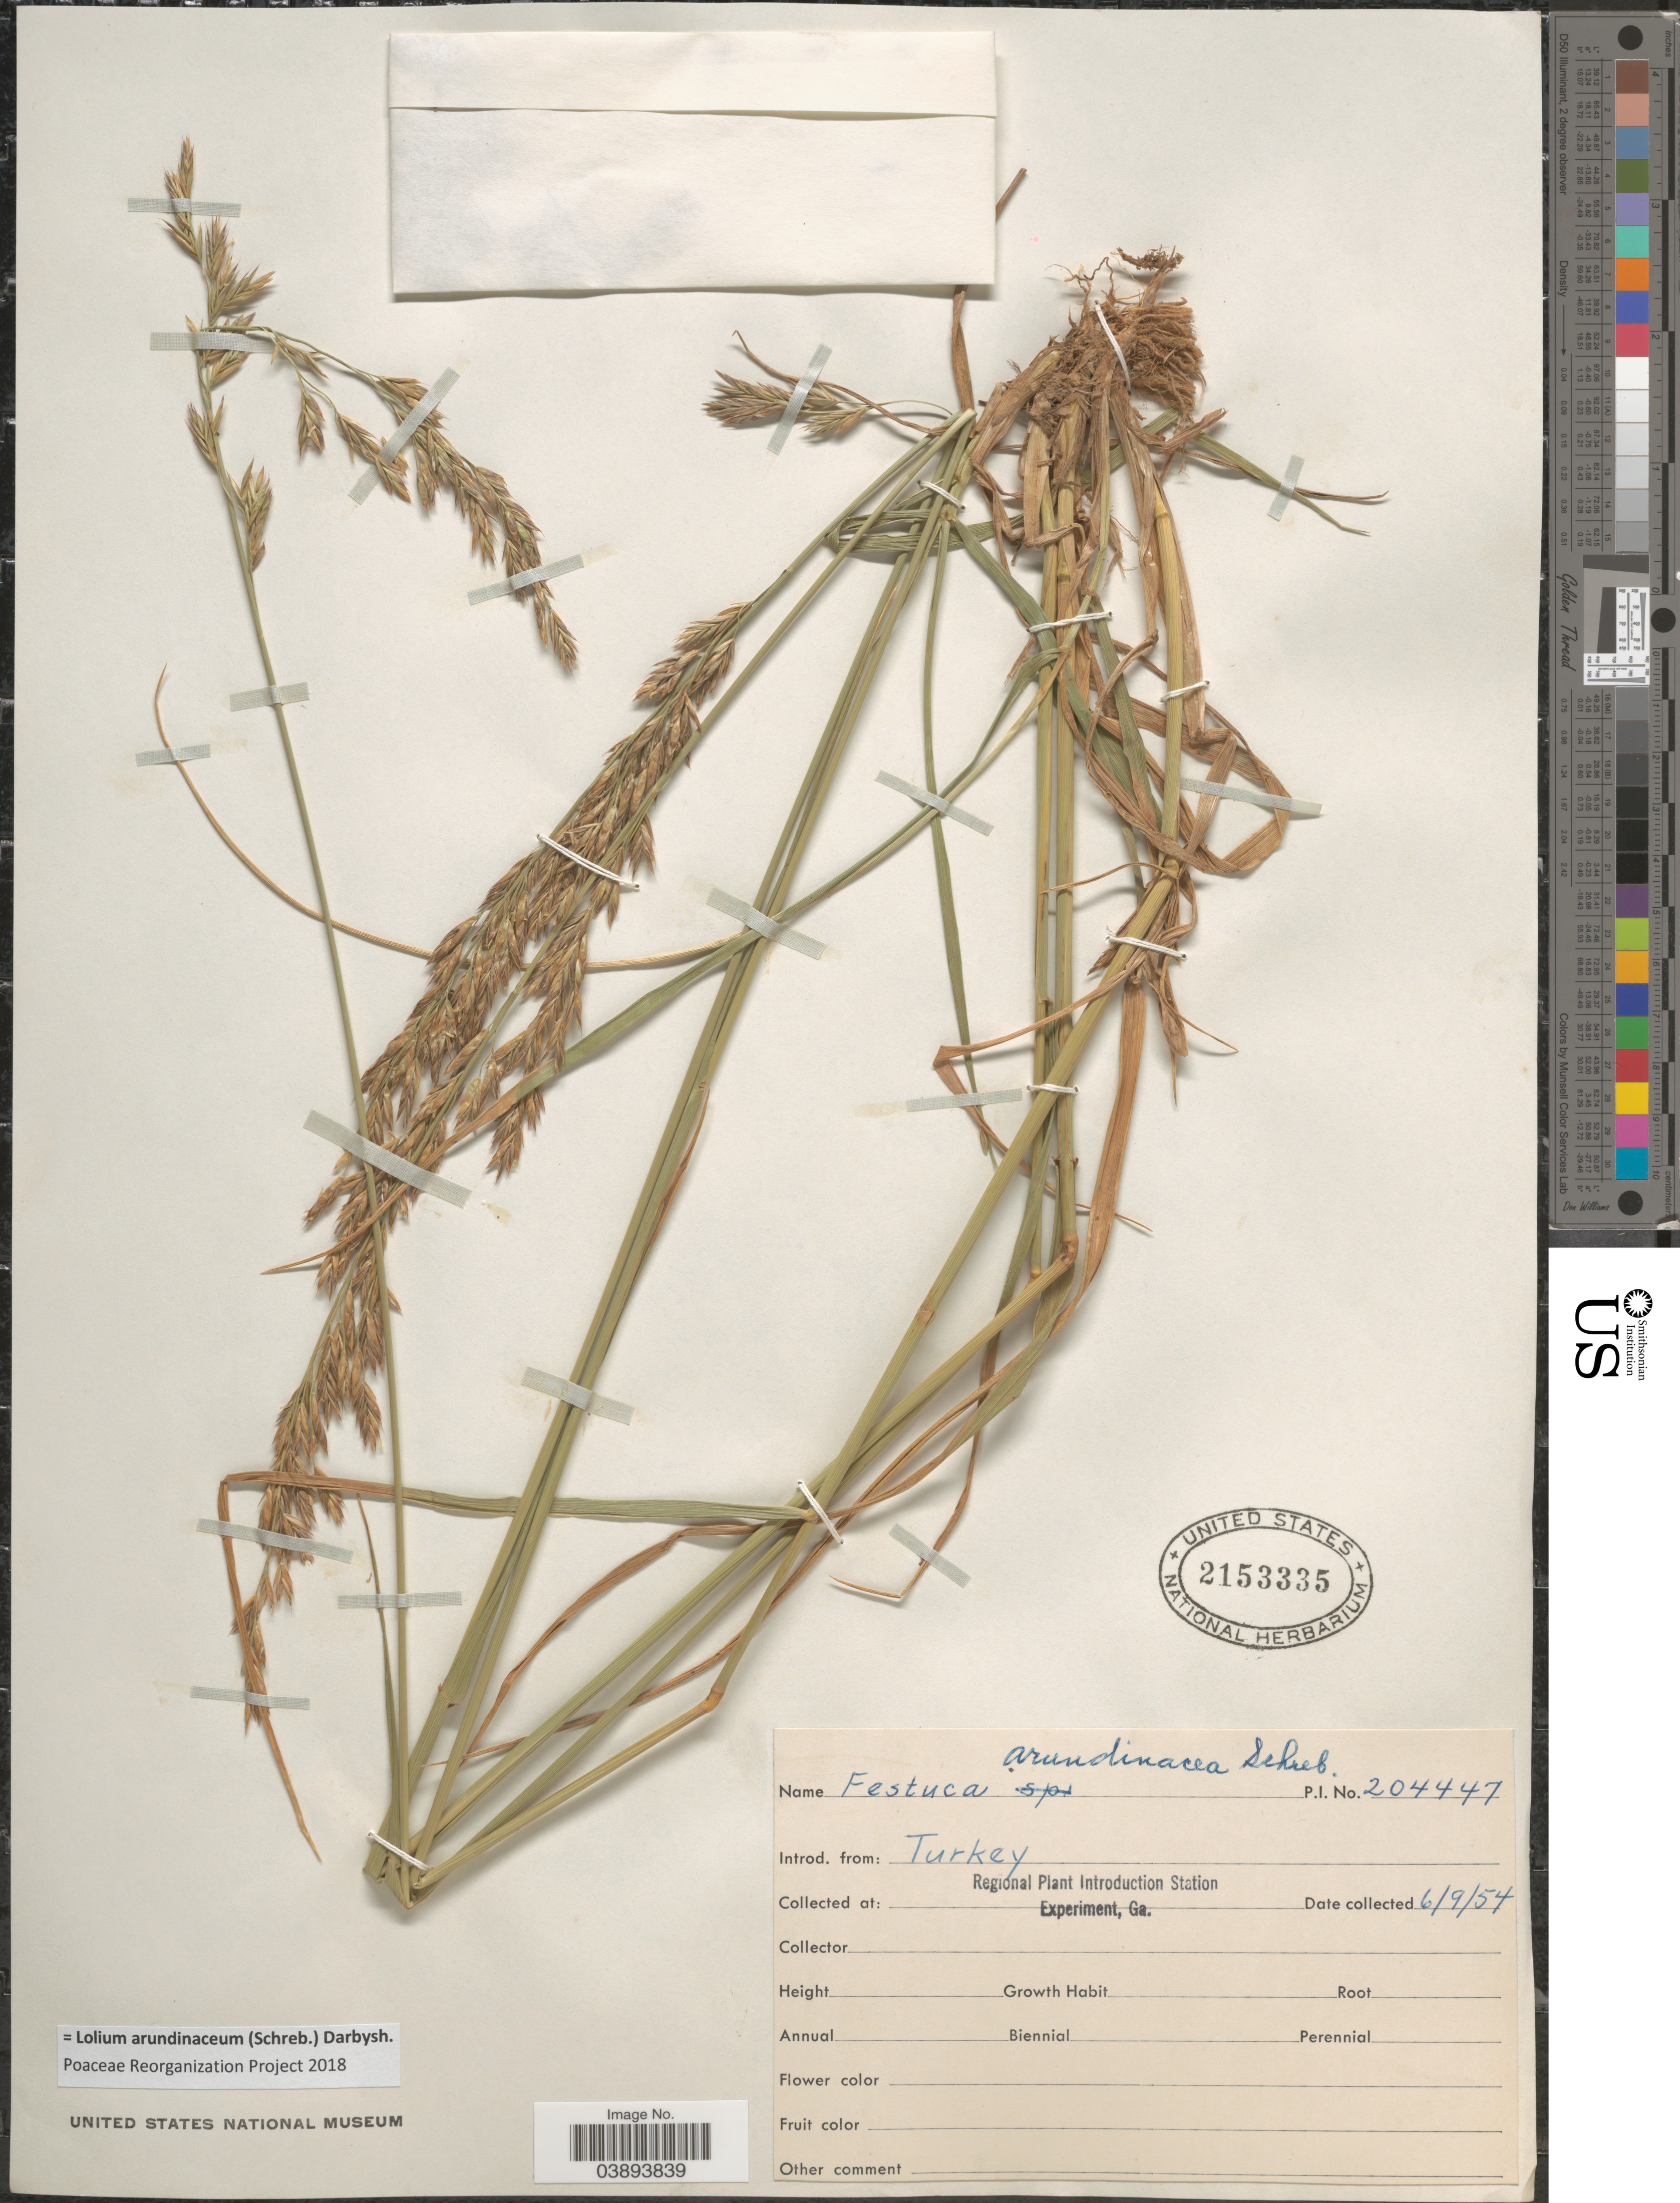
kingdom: Plantae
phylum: Tracheophyta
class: Liliopsida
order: Poales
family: Poaceae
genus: Lolium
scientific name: Lolium arundinaceum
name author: (Schreb.) Darbysh.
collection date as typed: Transcribed d/m/y: 9/6/54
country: United States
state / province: Georgia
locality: Regional Plant Introduction Station, Experiment.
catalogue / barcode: US 2153335